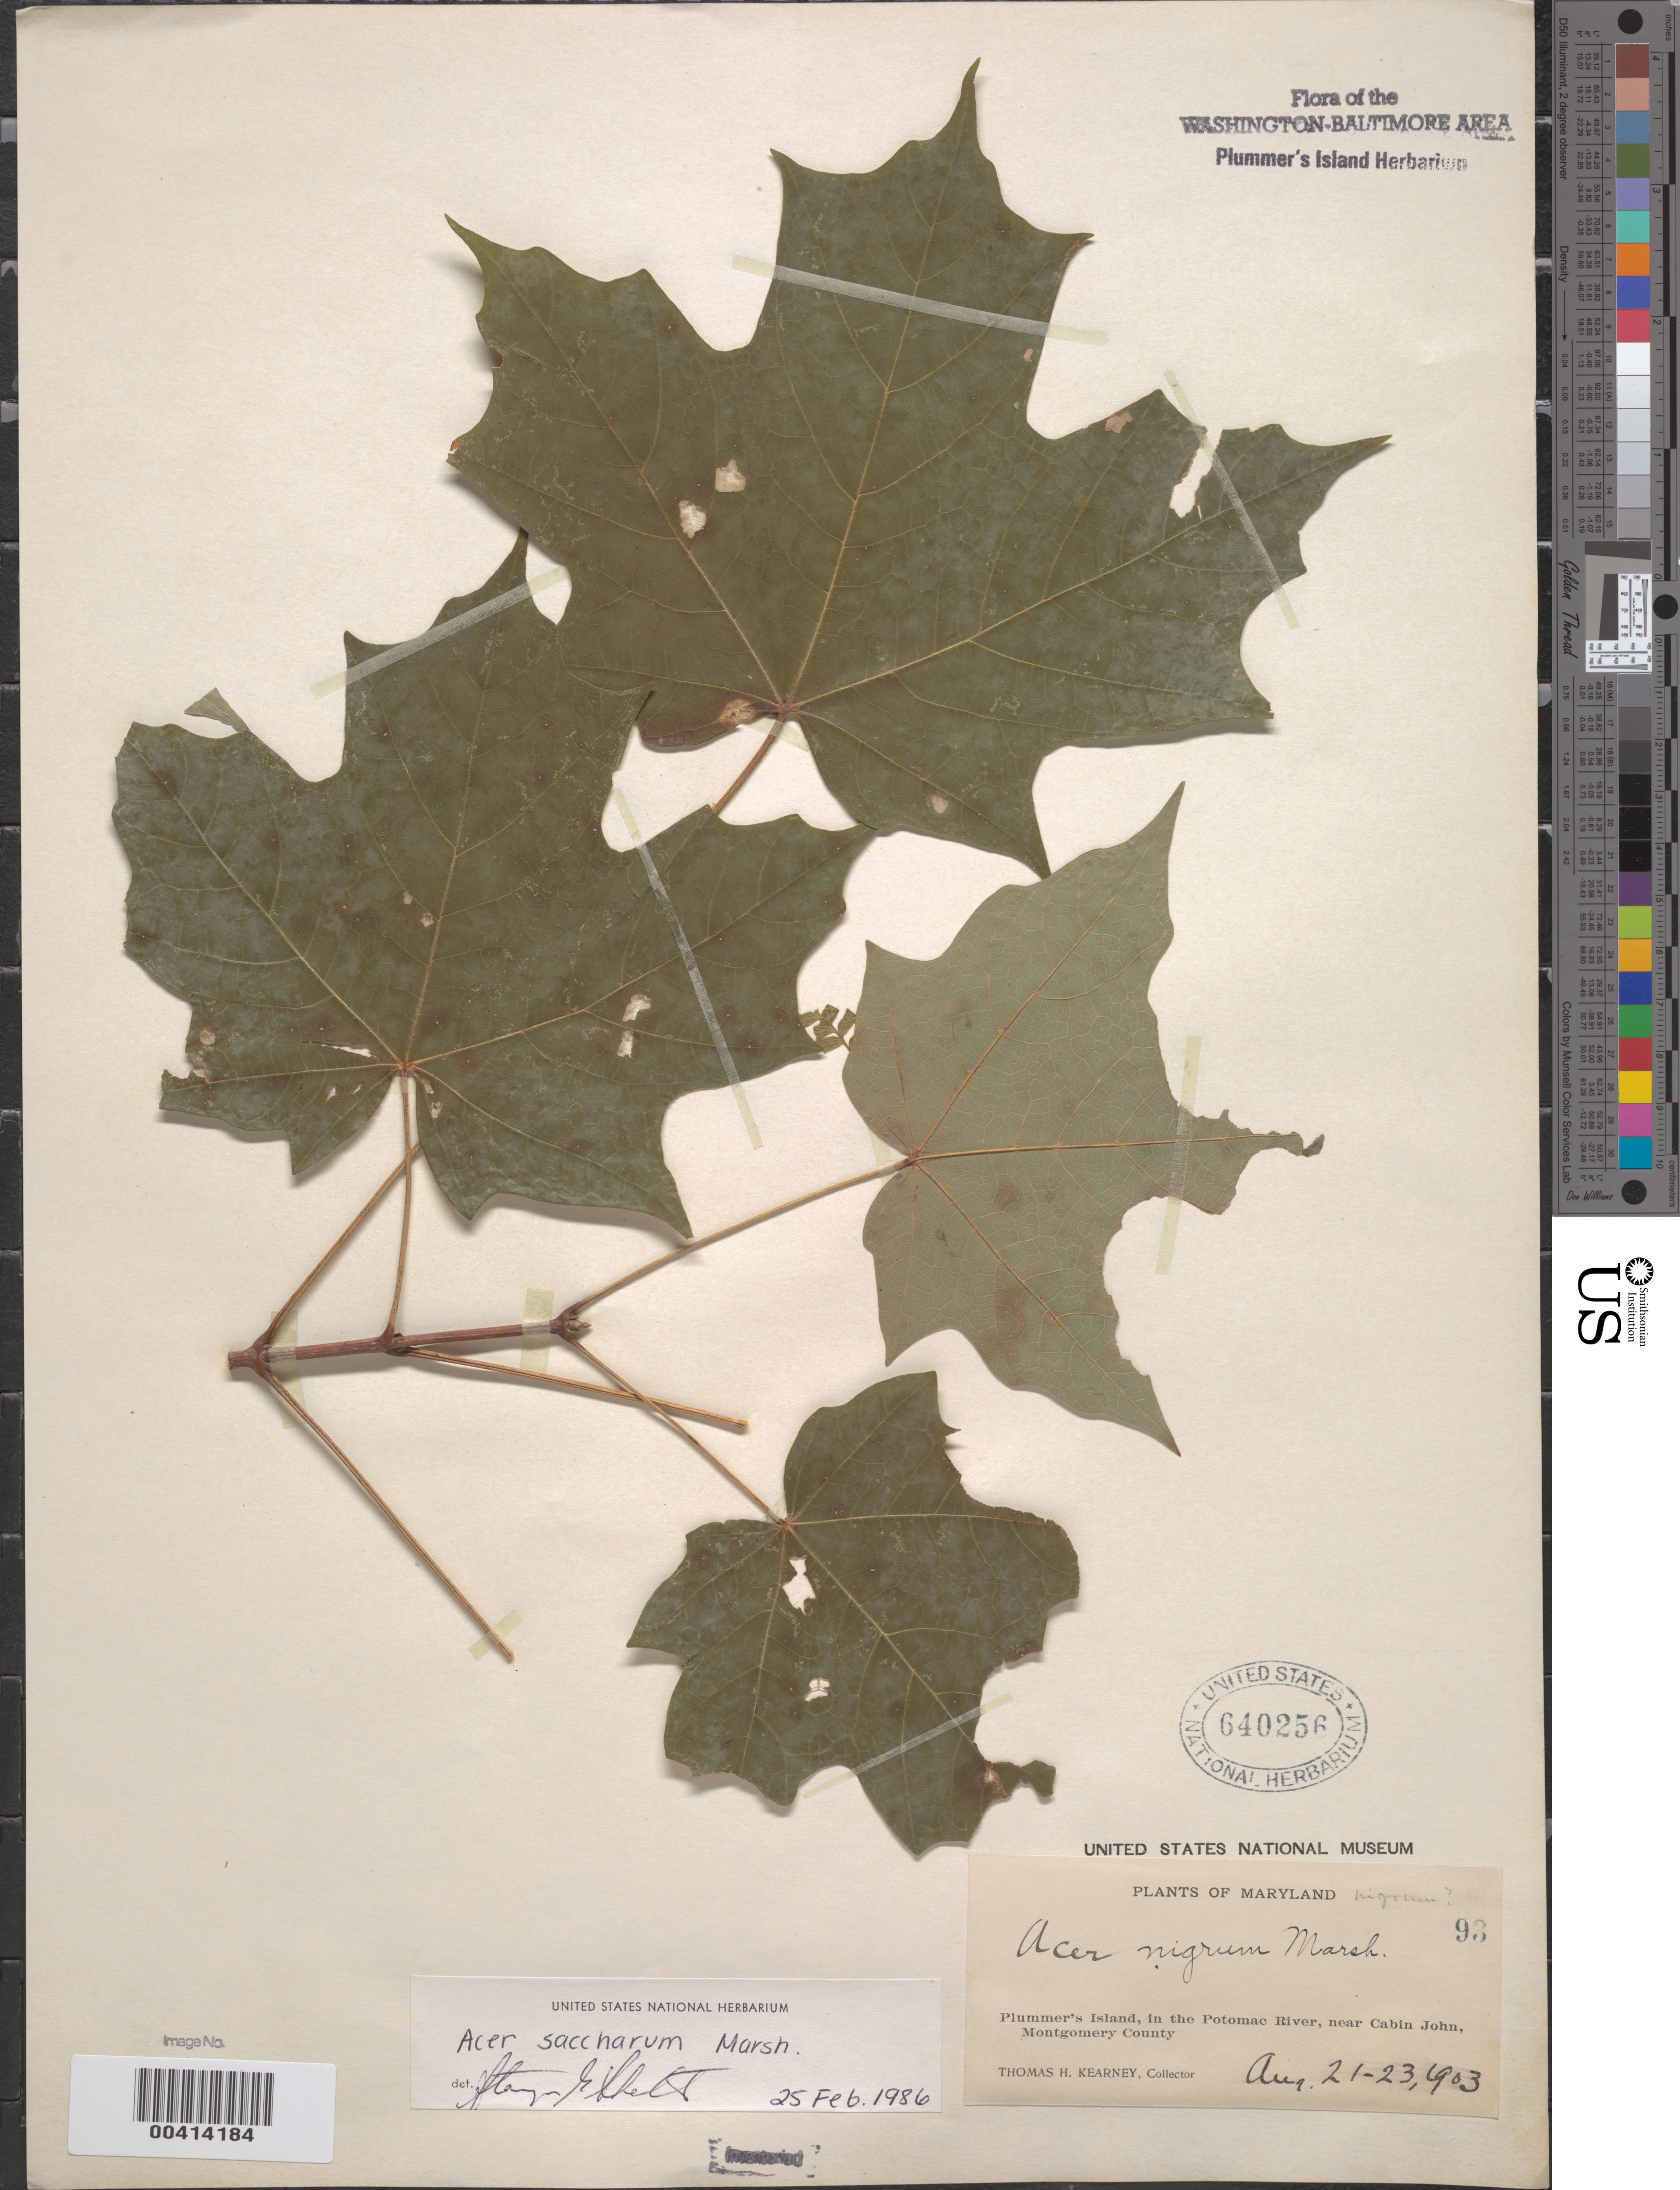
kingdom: Plantae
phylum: Tracheophyta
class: Magnoliopsida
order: Sapindales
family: Sapindaceae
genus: Acer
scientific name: Acer saccharum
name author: Marshall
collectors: T. H. Kearney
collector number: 93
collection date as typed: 21 Aug 1903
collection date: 1903-08-21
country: United States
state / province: Maryland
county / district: Montgomery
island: Plummers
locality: Plummer's Island C. & O. Canal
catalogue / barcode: US 640256